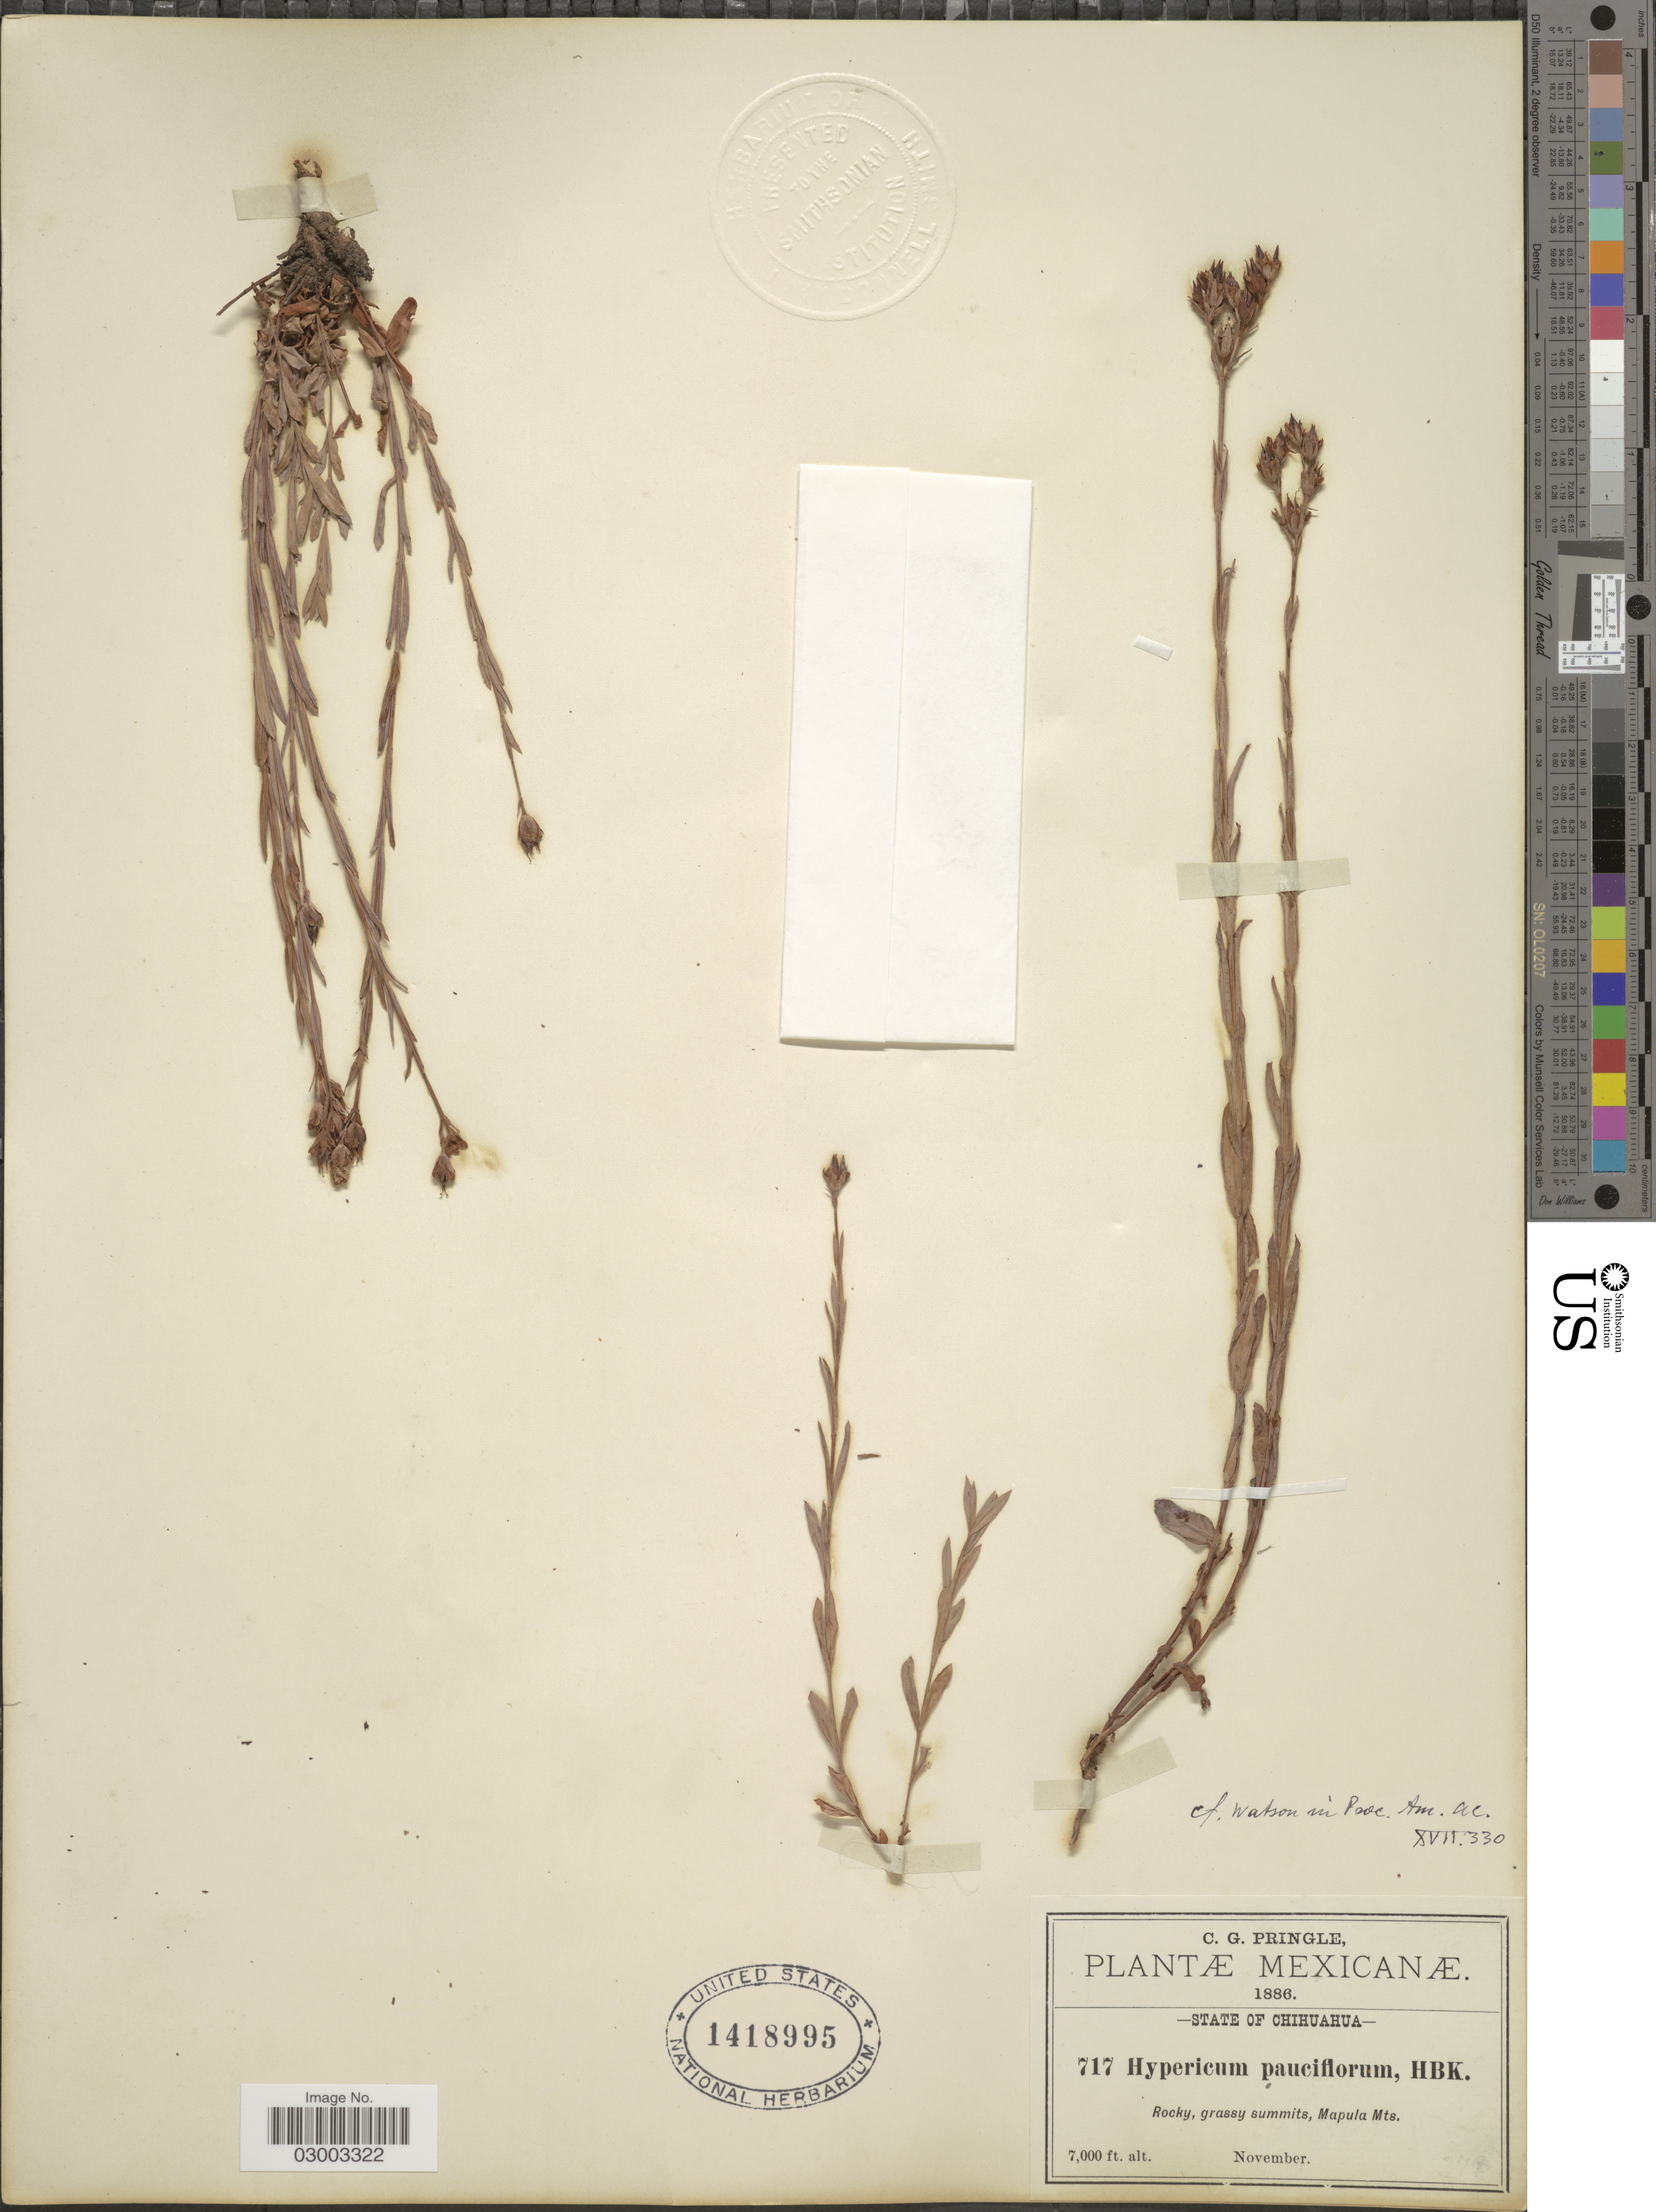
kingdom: Plantae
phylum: Tracheophyta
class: Magnoliopsida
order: Malpighiales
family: Hypericaceae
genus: Hypericum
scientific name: Hypericum pauciflorum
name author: Kunth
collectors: C. G. Pringle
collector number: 717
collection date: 1886-11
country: Mexico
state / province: Chihuahua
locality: State of Chihuahua. Rocky, grassy summits, Mapula Mts.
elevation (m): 2134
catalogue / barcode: US 1418995